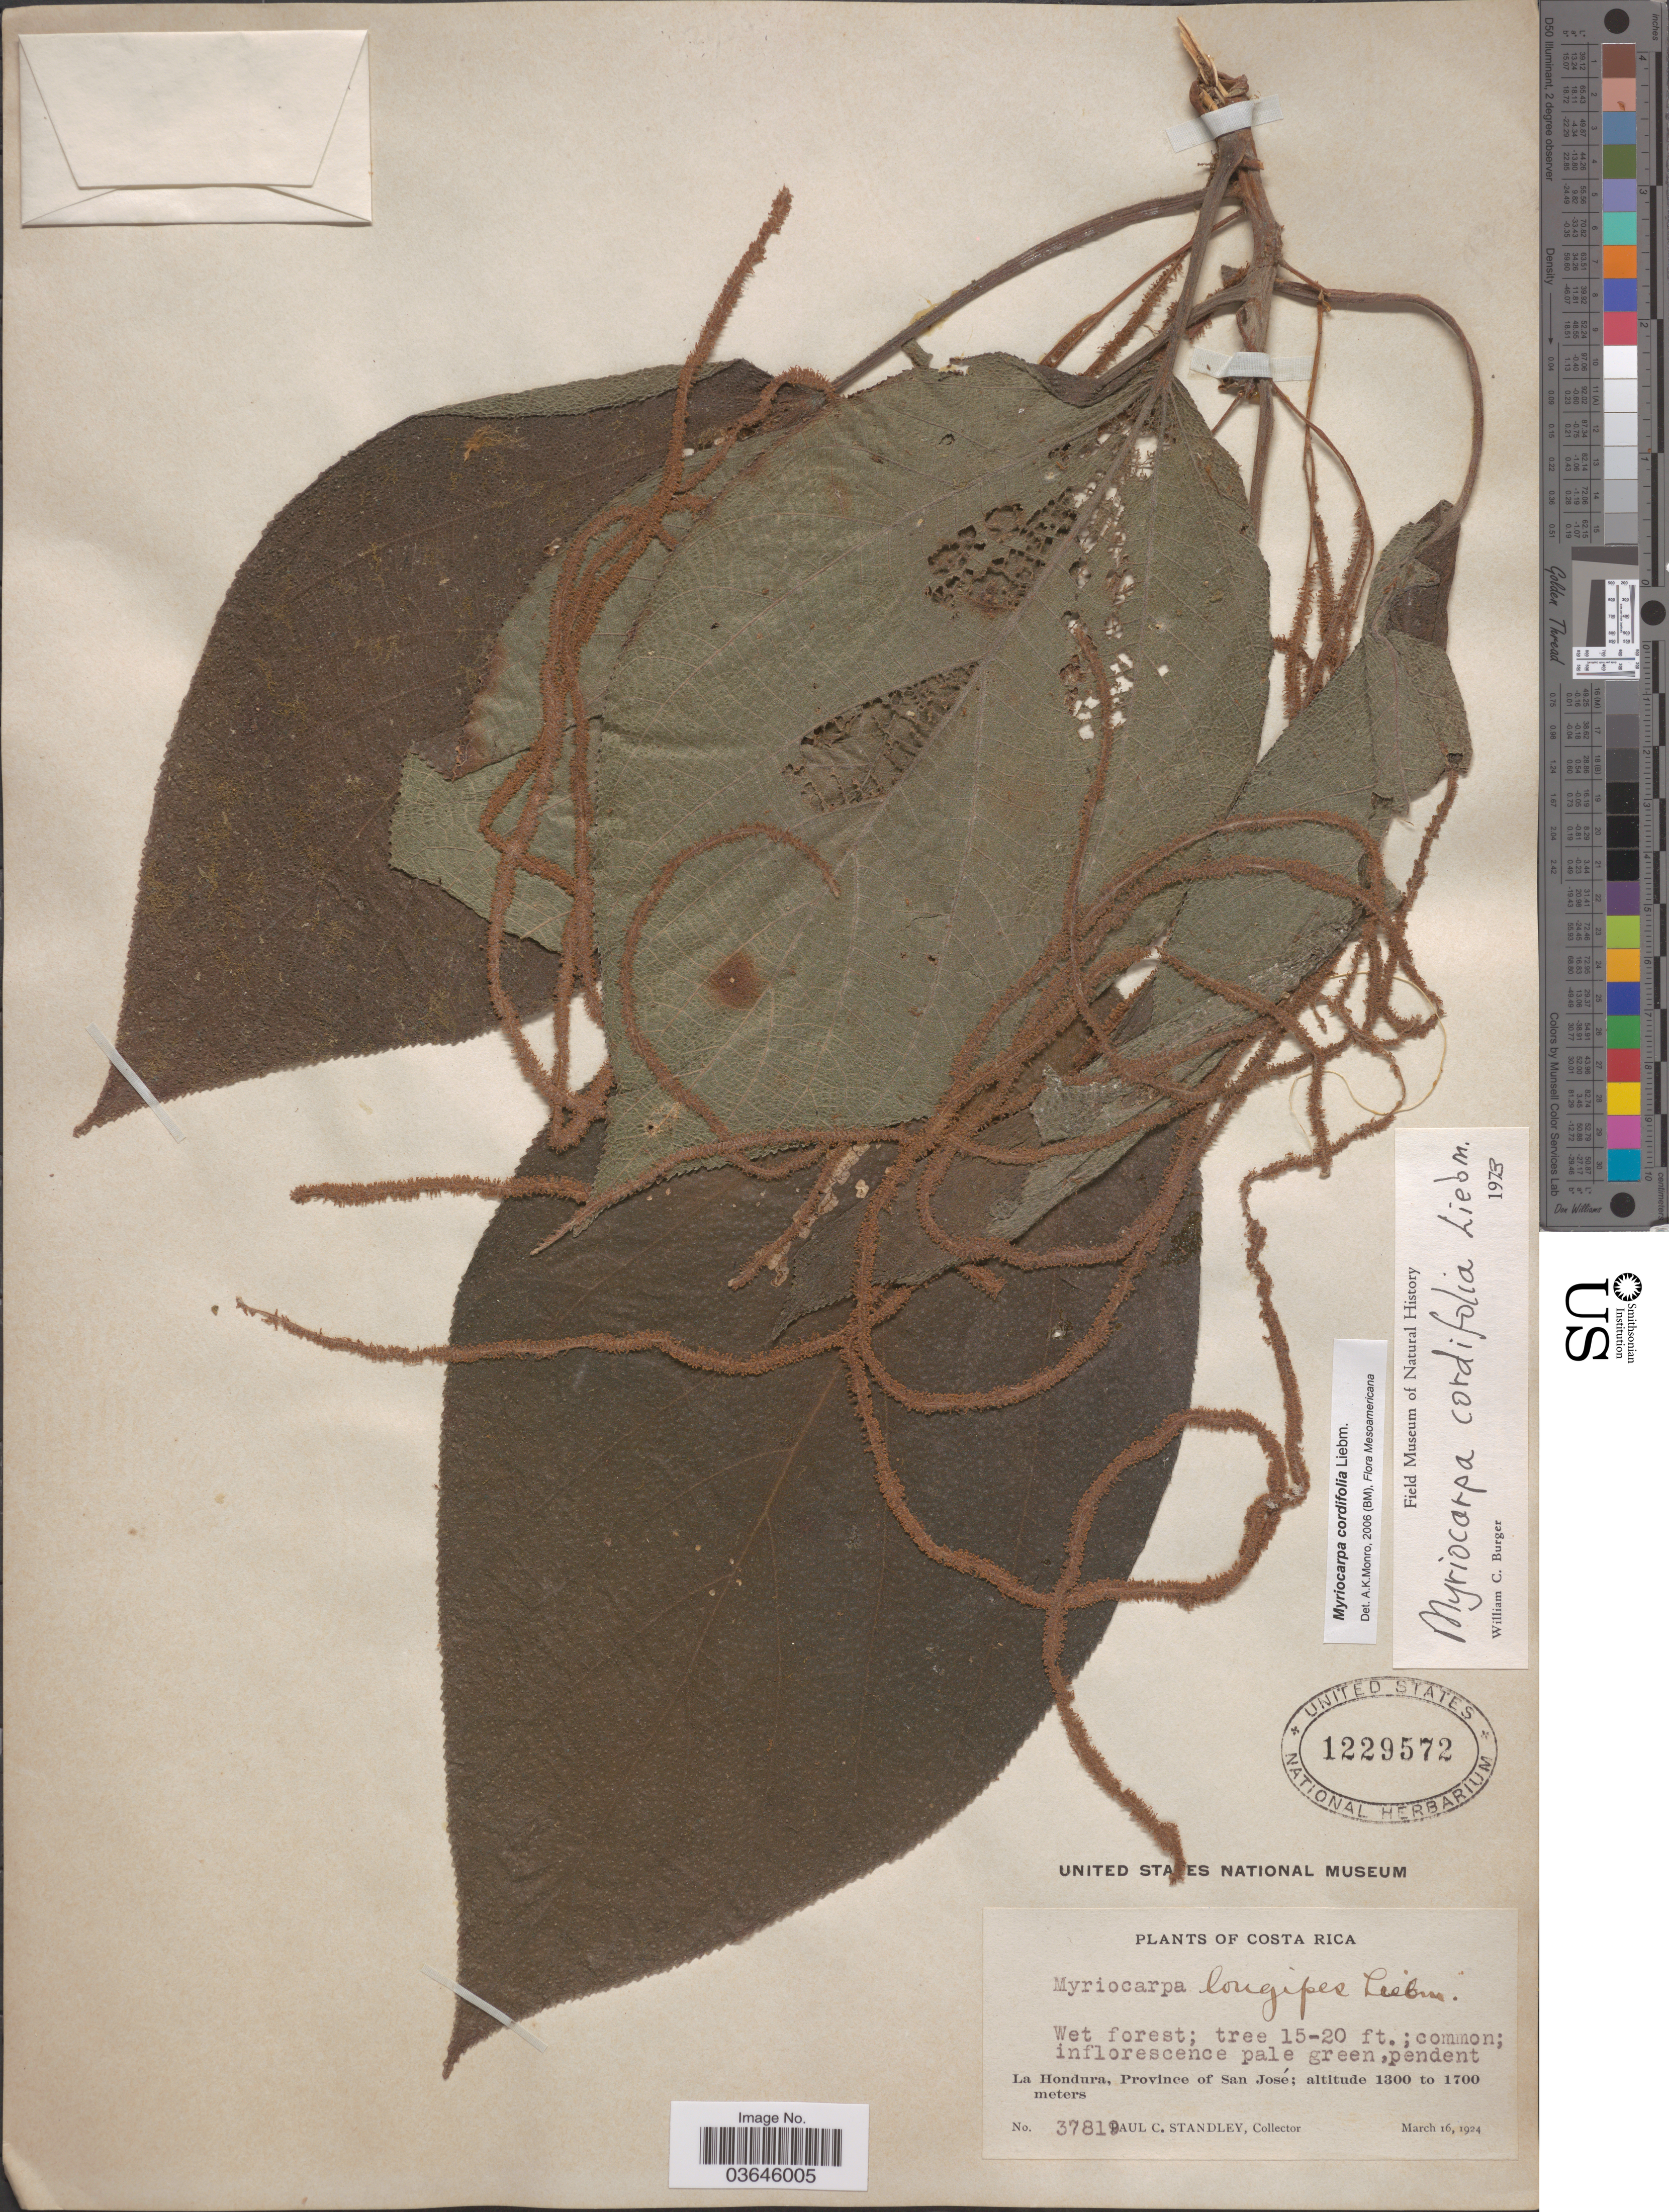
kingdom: Plantae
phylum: Tracheophyta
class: Magnoliopsida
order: Rosales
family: Urticaceae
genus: Myriocarpa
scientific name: Myriocarpa cordifolia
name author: Liebm.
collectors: P. C. Standley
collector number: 37819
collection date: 1924-03-16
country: Costa Rica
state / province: San José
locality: La Hondura.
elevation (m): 1300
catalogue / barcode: US 1229572